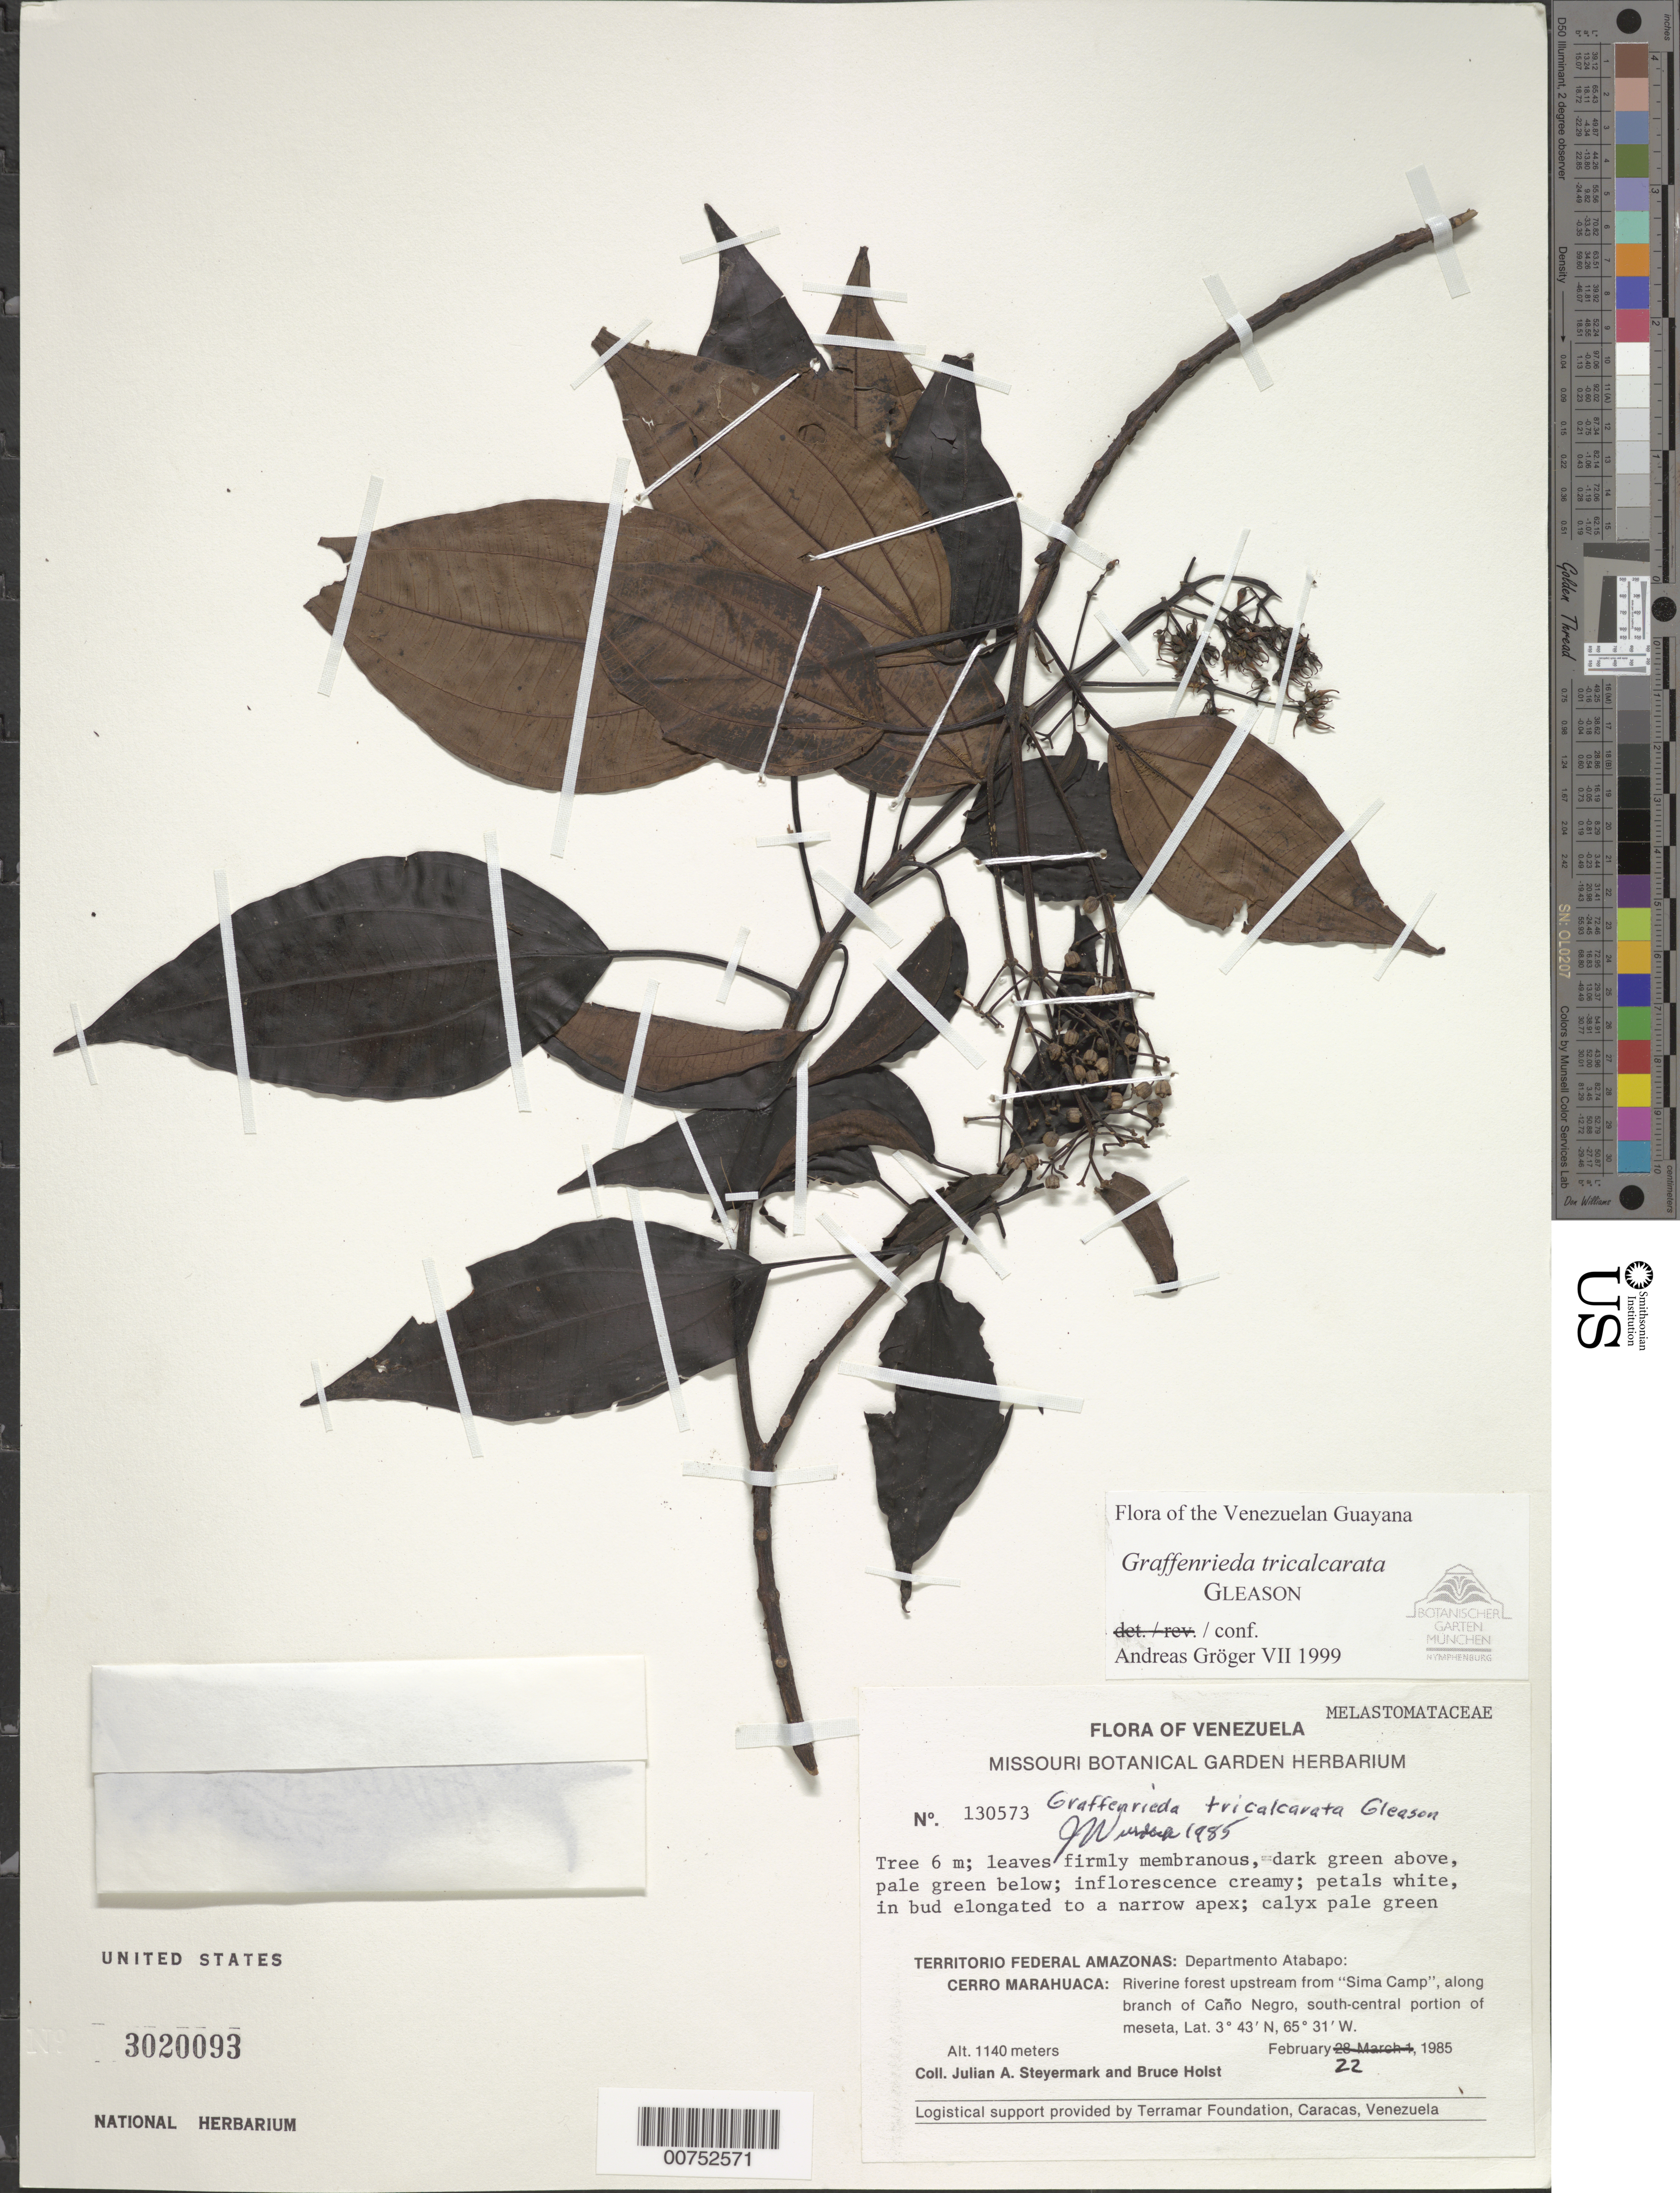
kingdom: Plantae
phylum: Tracheophyta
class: Magnoliopsida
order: Myrtales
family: Melastomataceae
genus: Graffenrieda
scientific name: Graffenrieda tricalcarata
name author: Gleason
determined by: Gröger, A.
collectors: J. Steyermark & B. Holst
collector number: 130573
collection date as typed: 21-Feb-85 to 24-Feb-85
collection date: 1985-02-21/1985-02-24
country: Venezuela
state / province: Amazonas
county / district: Atabapo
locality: Caño Negro, upstream from "Sima Camp", along branch of Caño Negro, south-central portion of meseta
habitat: Riverine forest; along small stream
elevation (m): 1140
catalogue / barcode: US 3020093